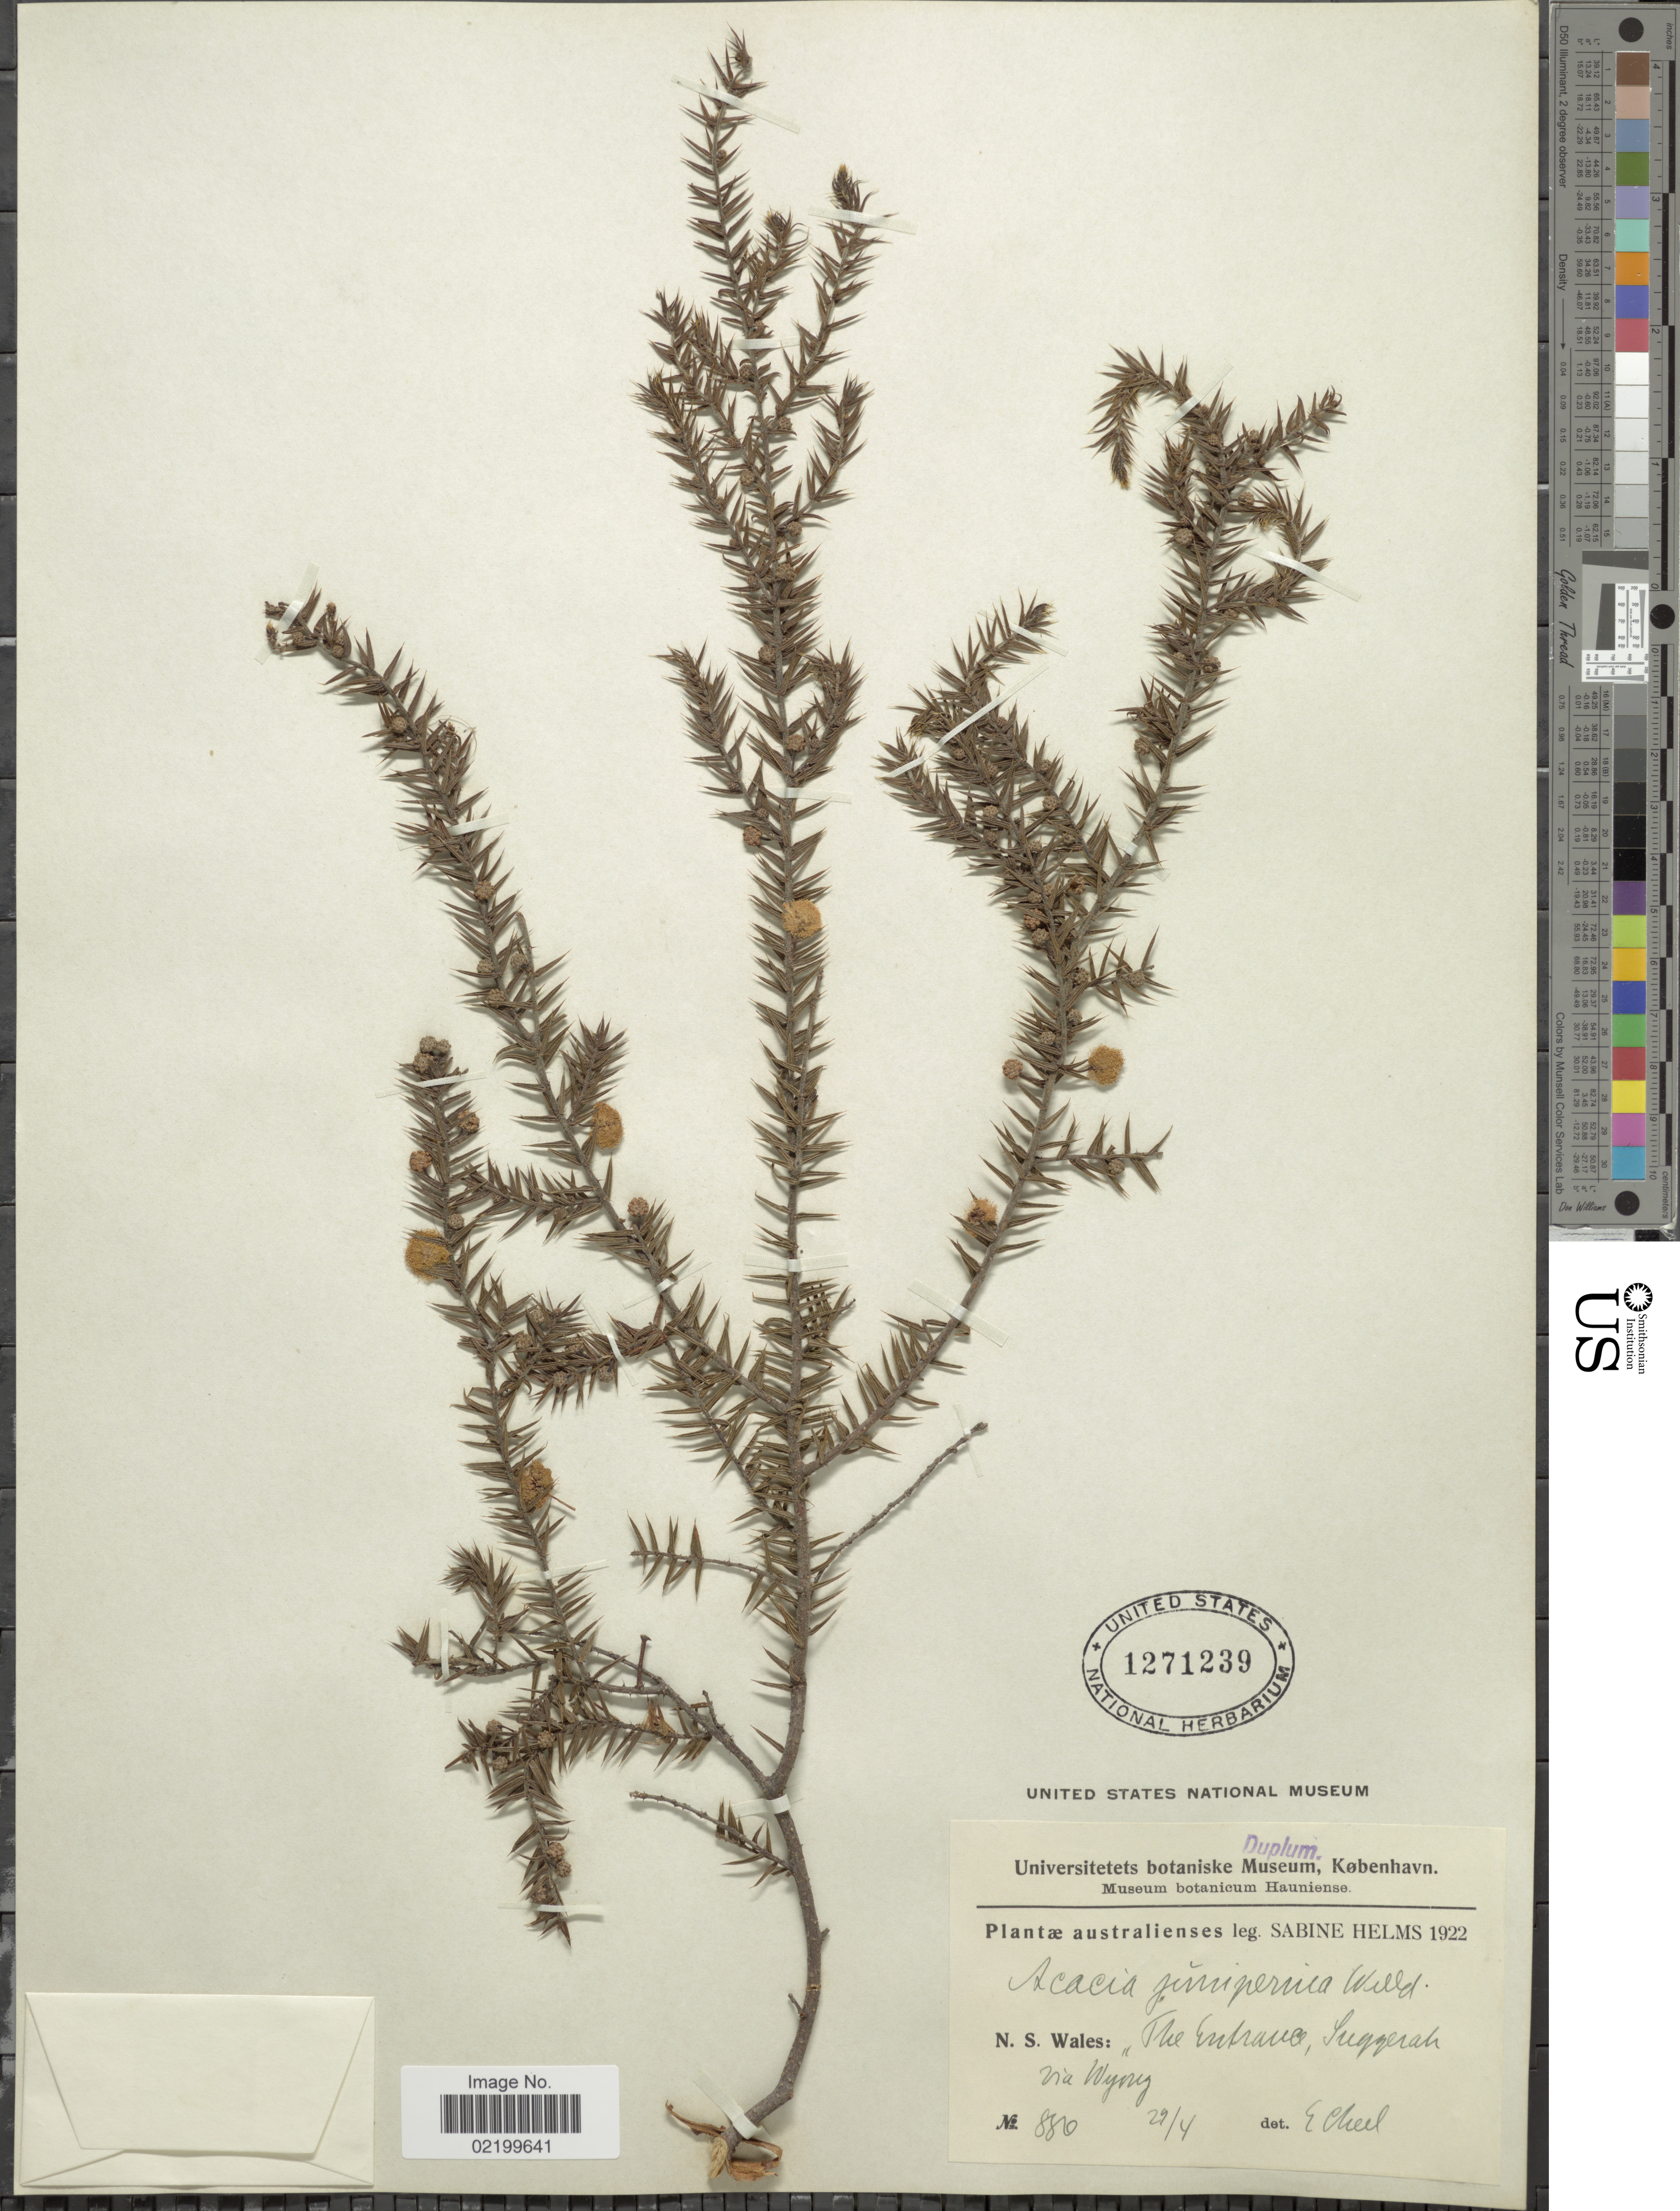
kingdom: Plantae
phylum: Tracheophyta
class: Magnoliopsida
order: Fabales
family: Fabaceae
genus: Acacia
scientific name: Acacia ulicifolia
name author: (Salisb.) Court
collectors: S. Helms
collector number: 880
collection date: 1922-04-29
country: Australia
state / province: New South Wales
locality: N.S. Wales: The Entrance, Tuggerah via Wyong.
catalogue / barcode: US 1271239